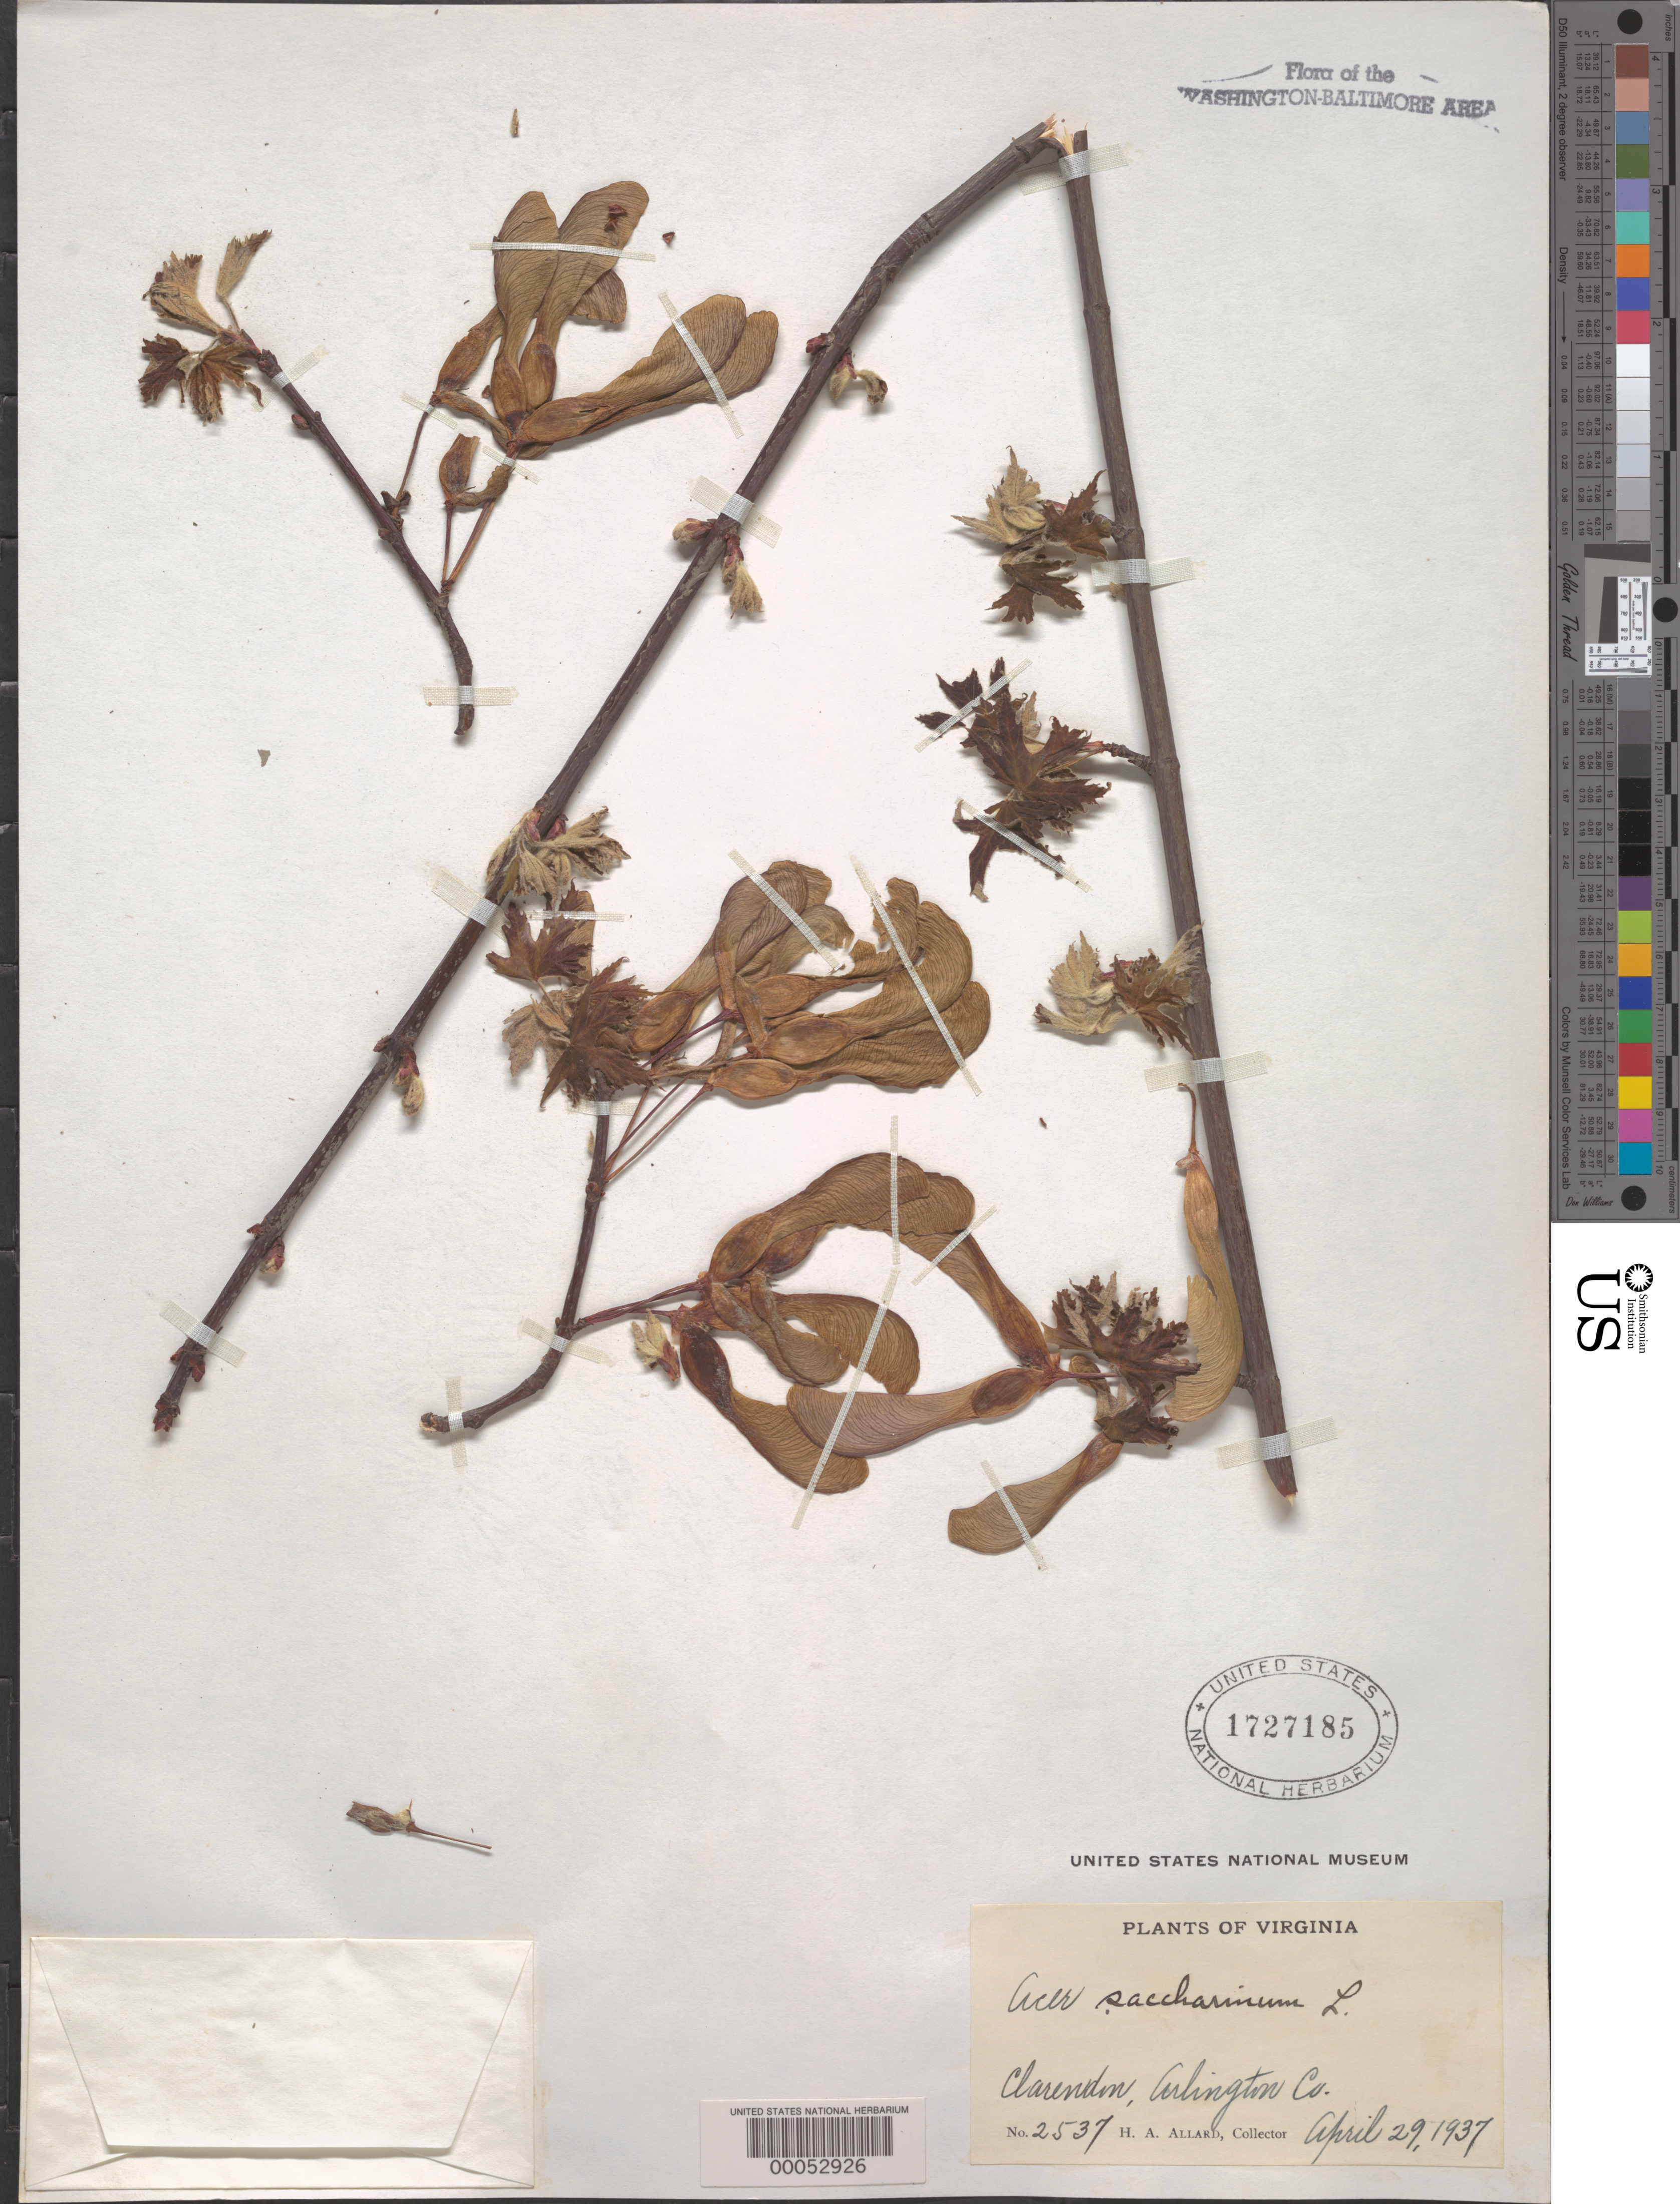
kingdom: Plantae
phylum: Tracheophyta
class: Magnoliopsida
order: Sapindales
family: Sapindaceae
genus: Acer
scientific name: Acer saccharinum subsp. floridanum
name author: (Chapm.) Wesm.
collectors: H. A. Allard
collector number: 2537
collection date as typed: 29 Apr 1937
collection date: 1937-04-29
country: United States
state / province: Virginia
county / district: Arlington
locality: Clarendon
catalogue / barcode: US 1727185